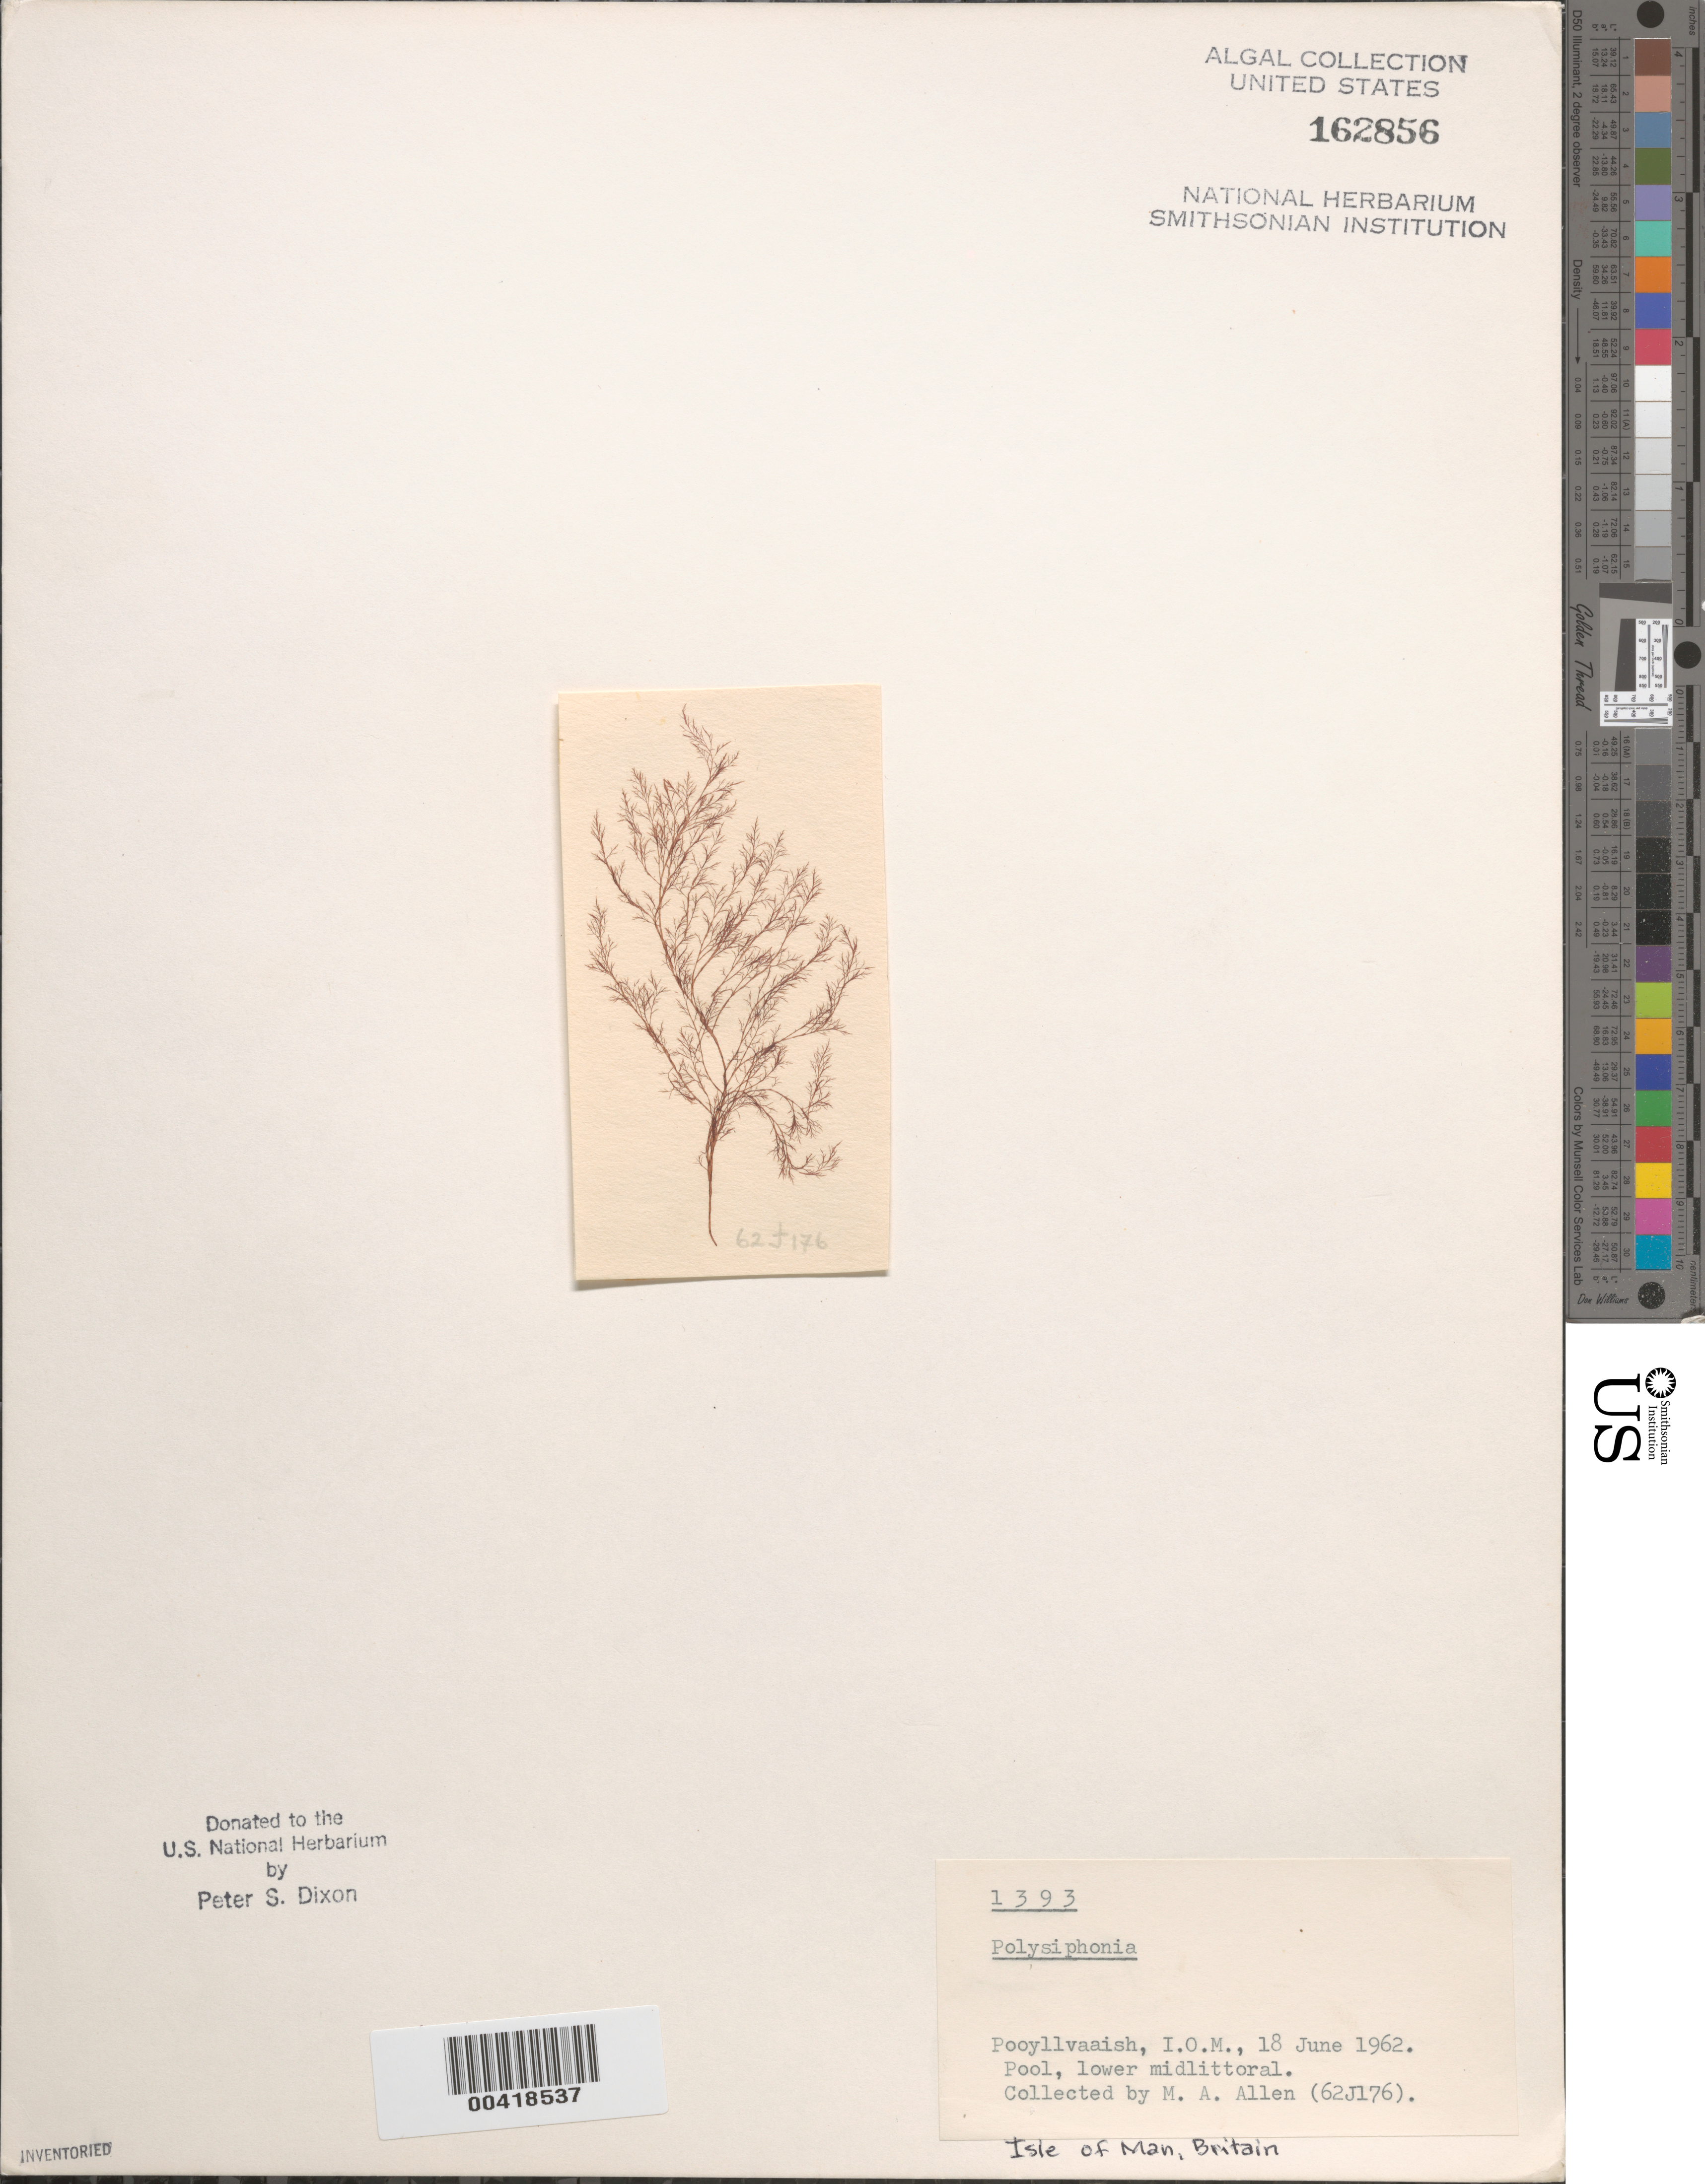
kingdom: Plantae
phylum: Rhodophyta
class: Florideophyceae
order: Ceramiales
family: Rhodomelaceae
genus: Polysiphonia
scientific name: Polysiphonia sp.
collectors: M. A. Allen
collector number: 62Jl76 & PSD 1393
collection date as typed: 18 Jun 1962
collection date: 1962-06-18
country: United Kingdom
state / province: England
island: Isle of Man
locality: Pooyllvaaish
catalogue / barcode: US 162856